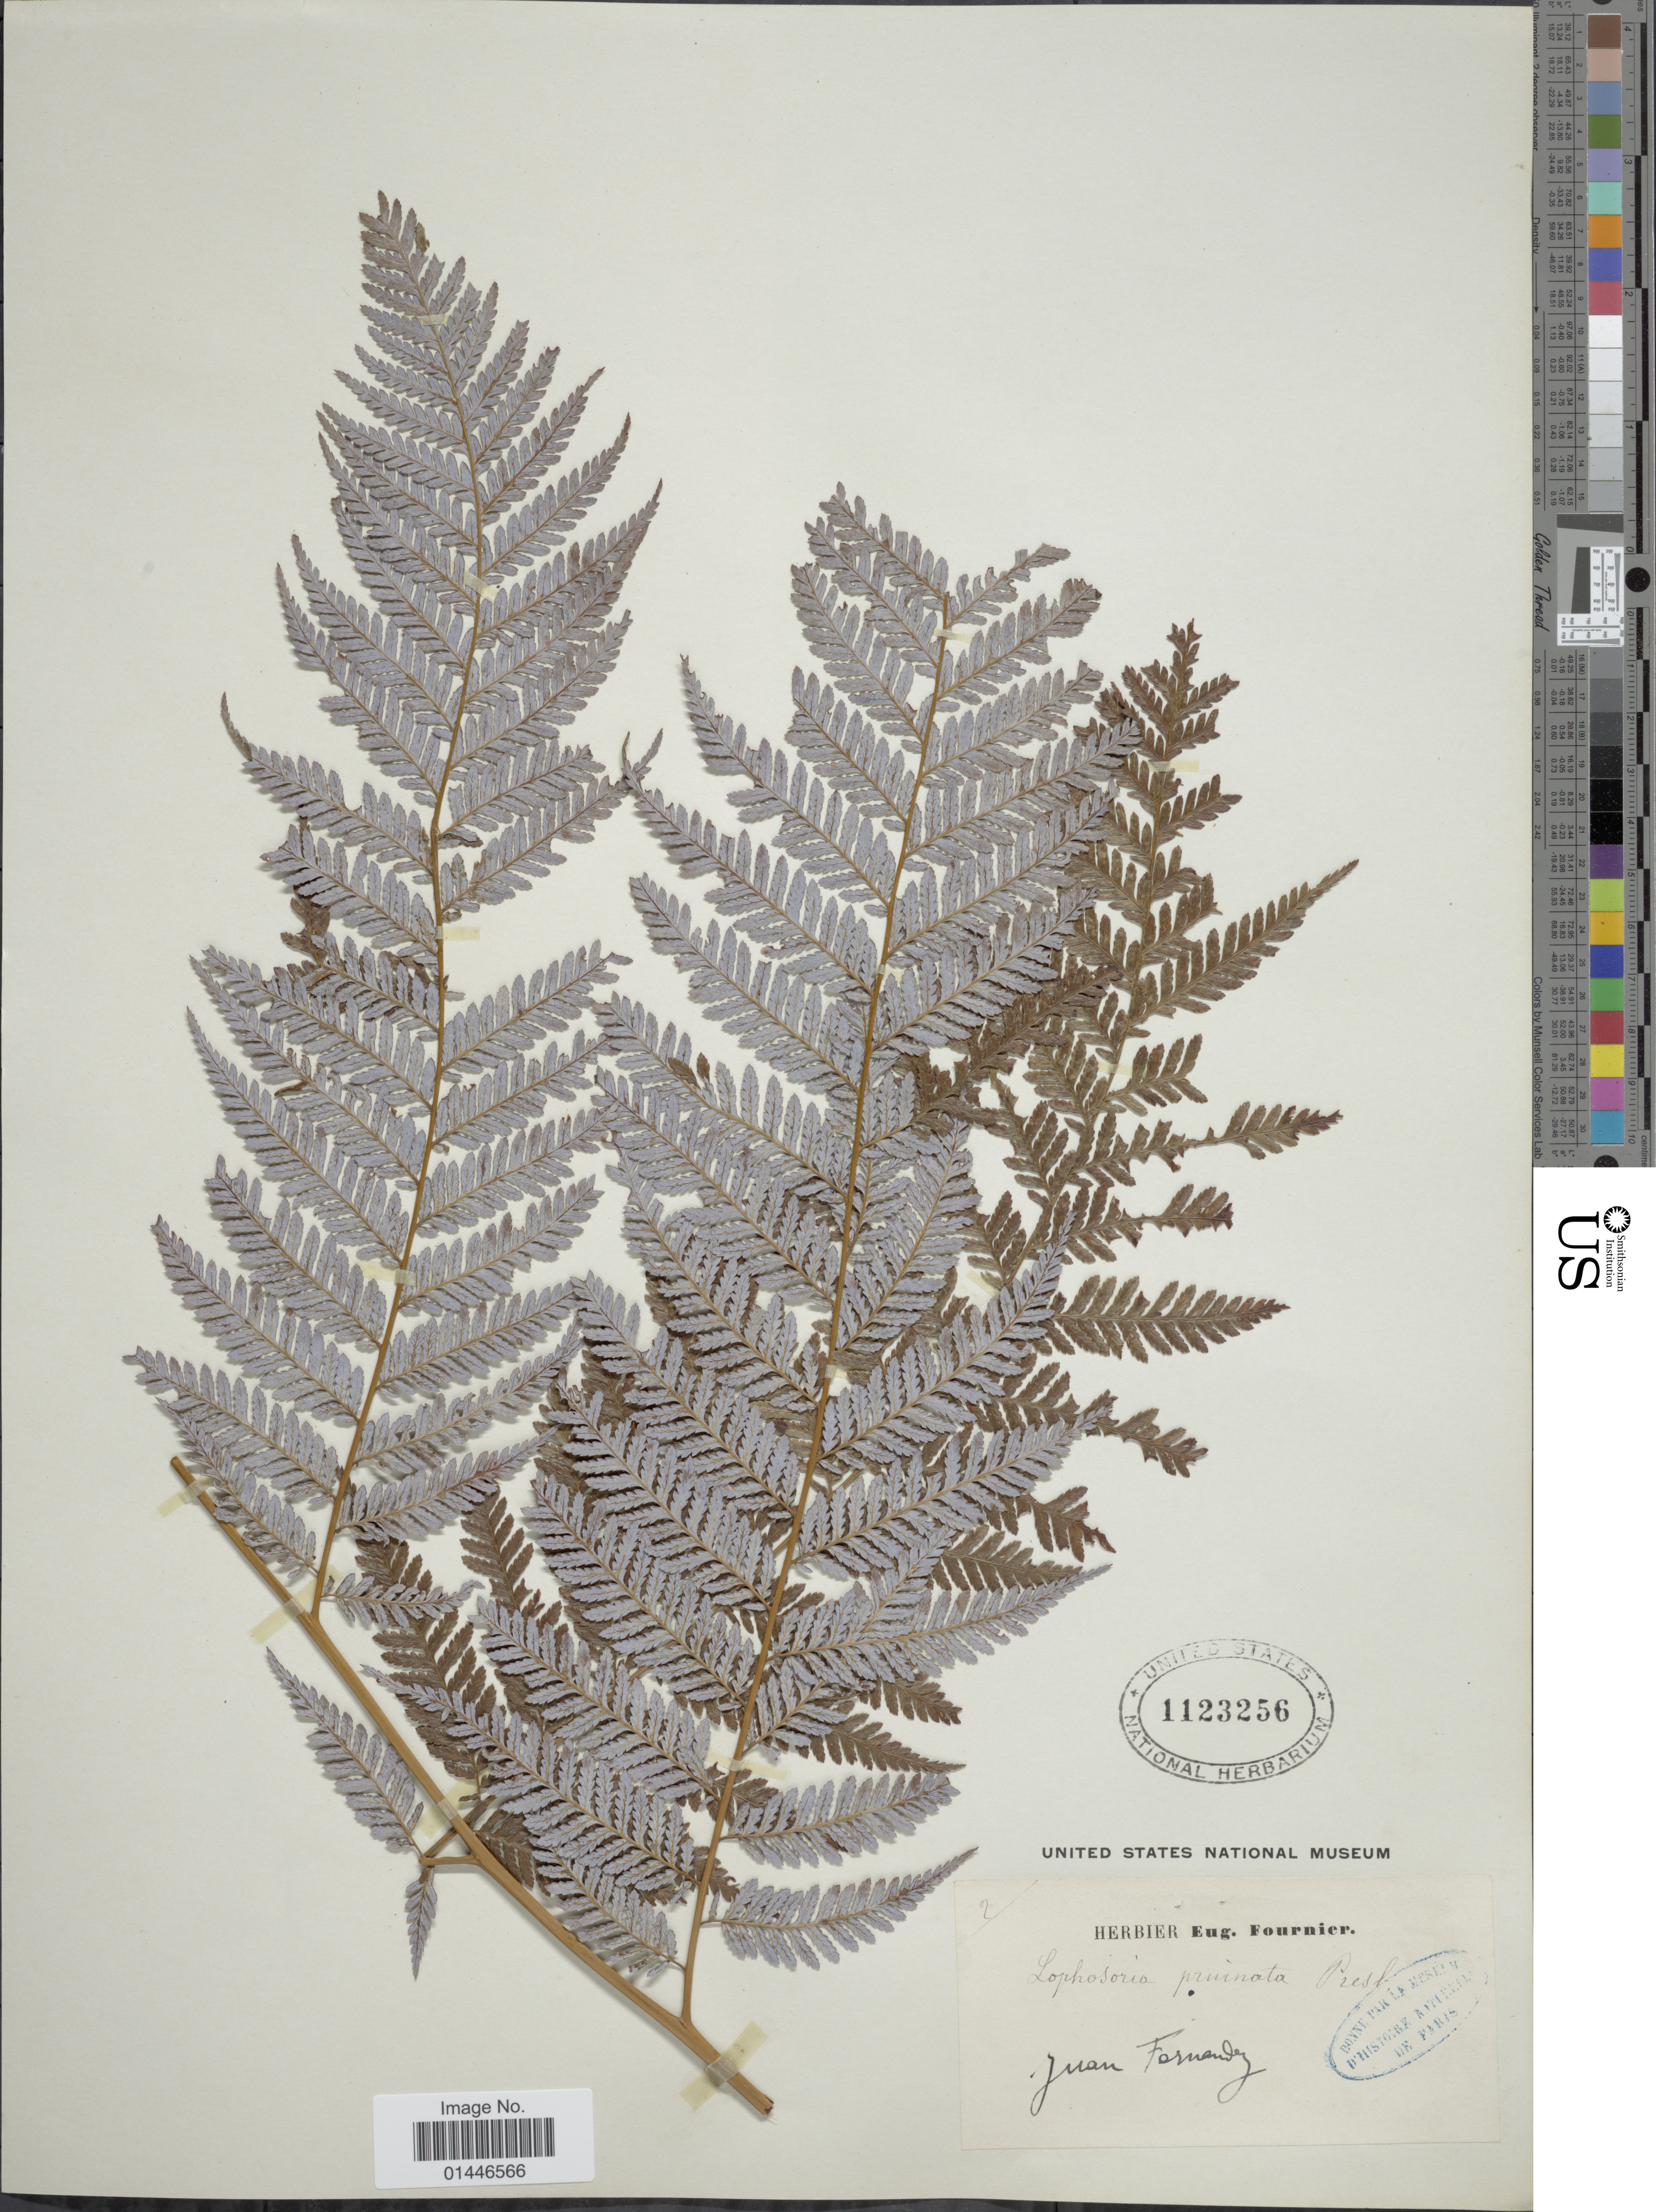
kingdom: Plantae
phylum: Tracheophyta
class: Polypodiopsida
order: Cyatheales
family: Dicksoniaceae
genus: Lophosoria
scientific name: Lophosoria quadripinnata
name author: (J.F. Gmel.) C. Chr.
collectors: ex herb. Eug. Fournier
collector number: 2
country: Chile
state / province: Valparaíso (V)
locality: Juan Fernandez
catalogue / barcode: US 1123256